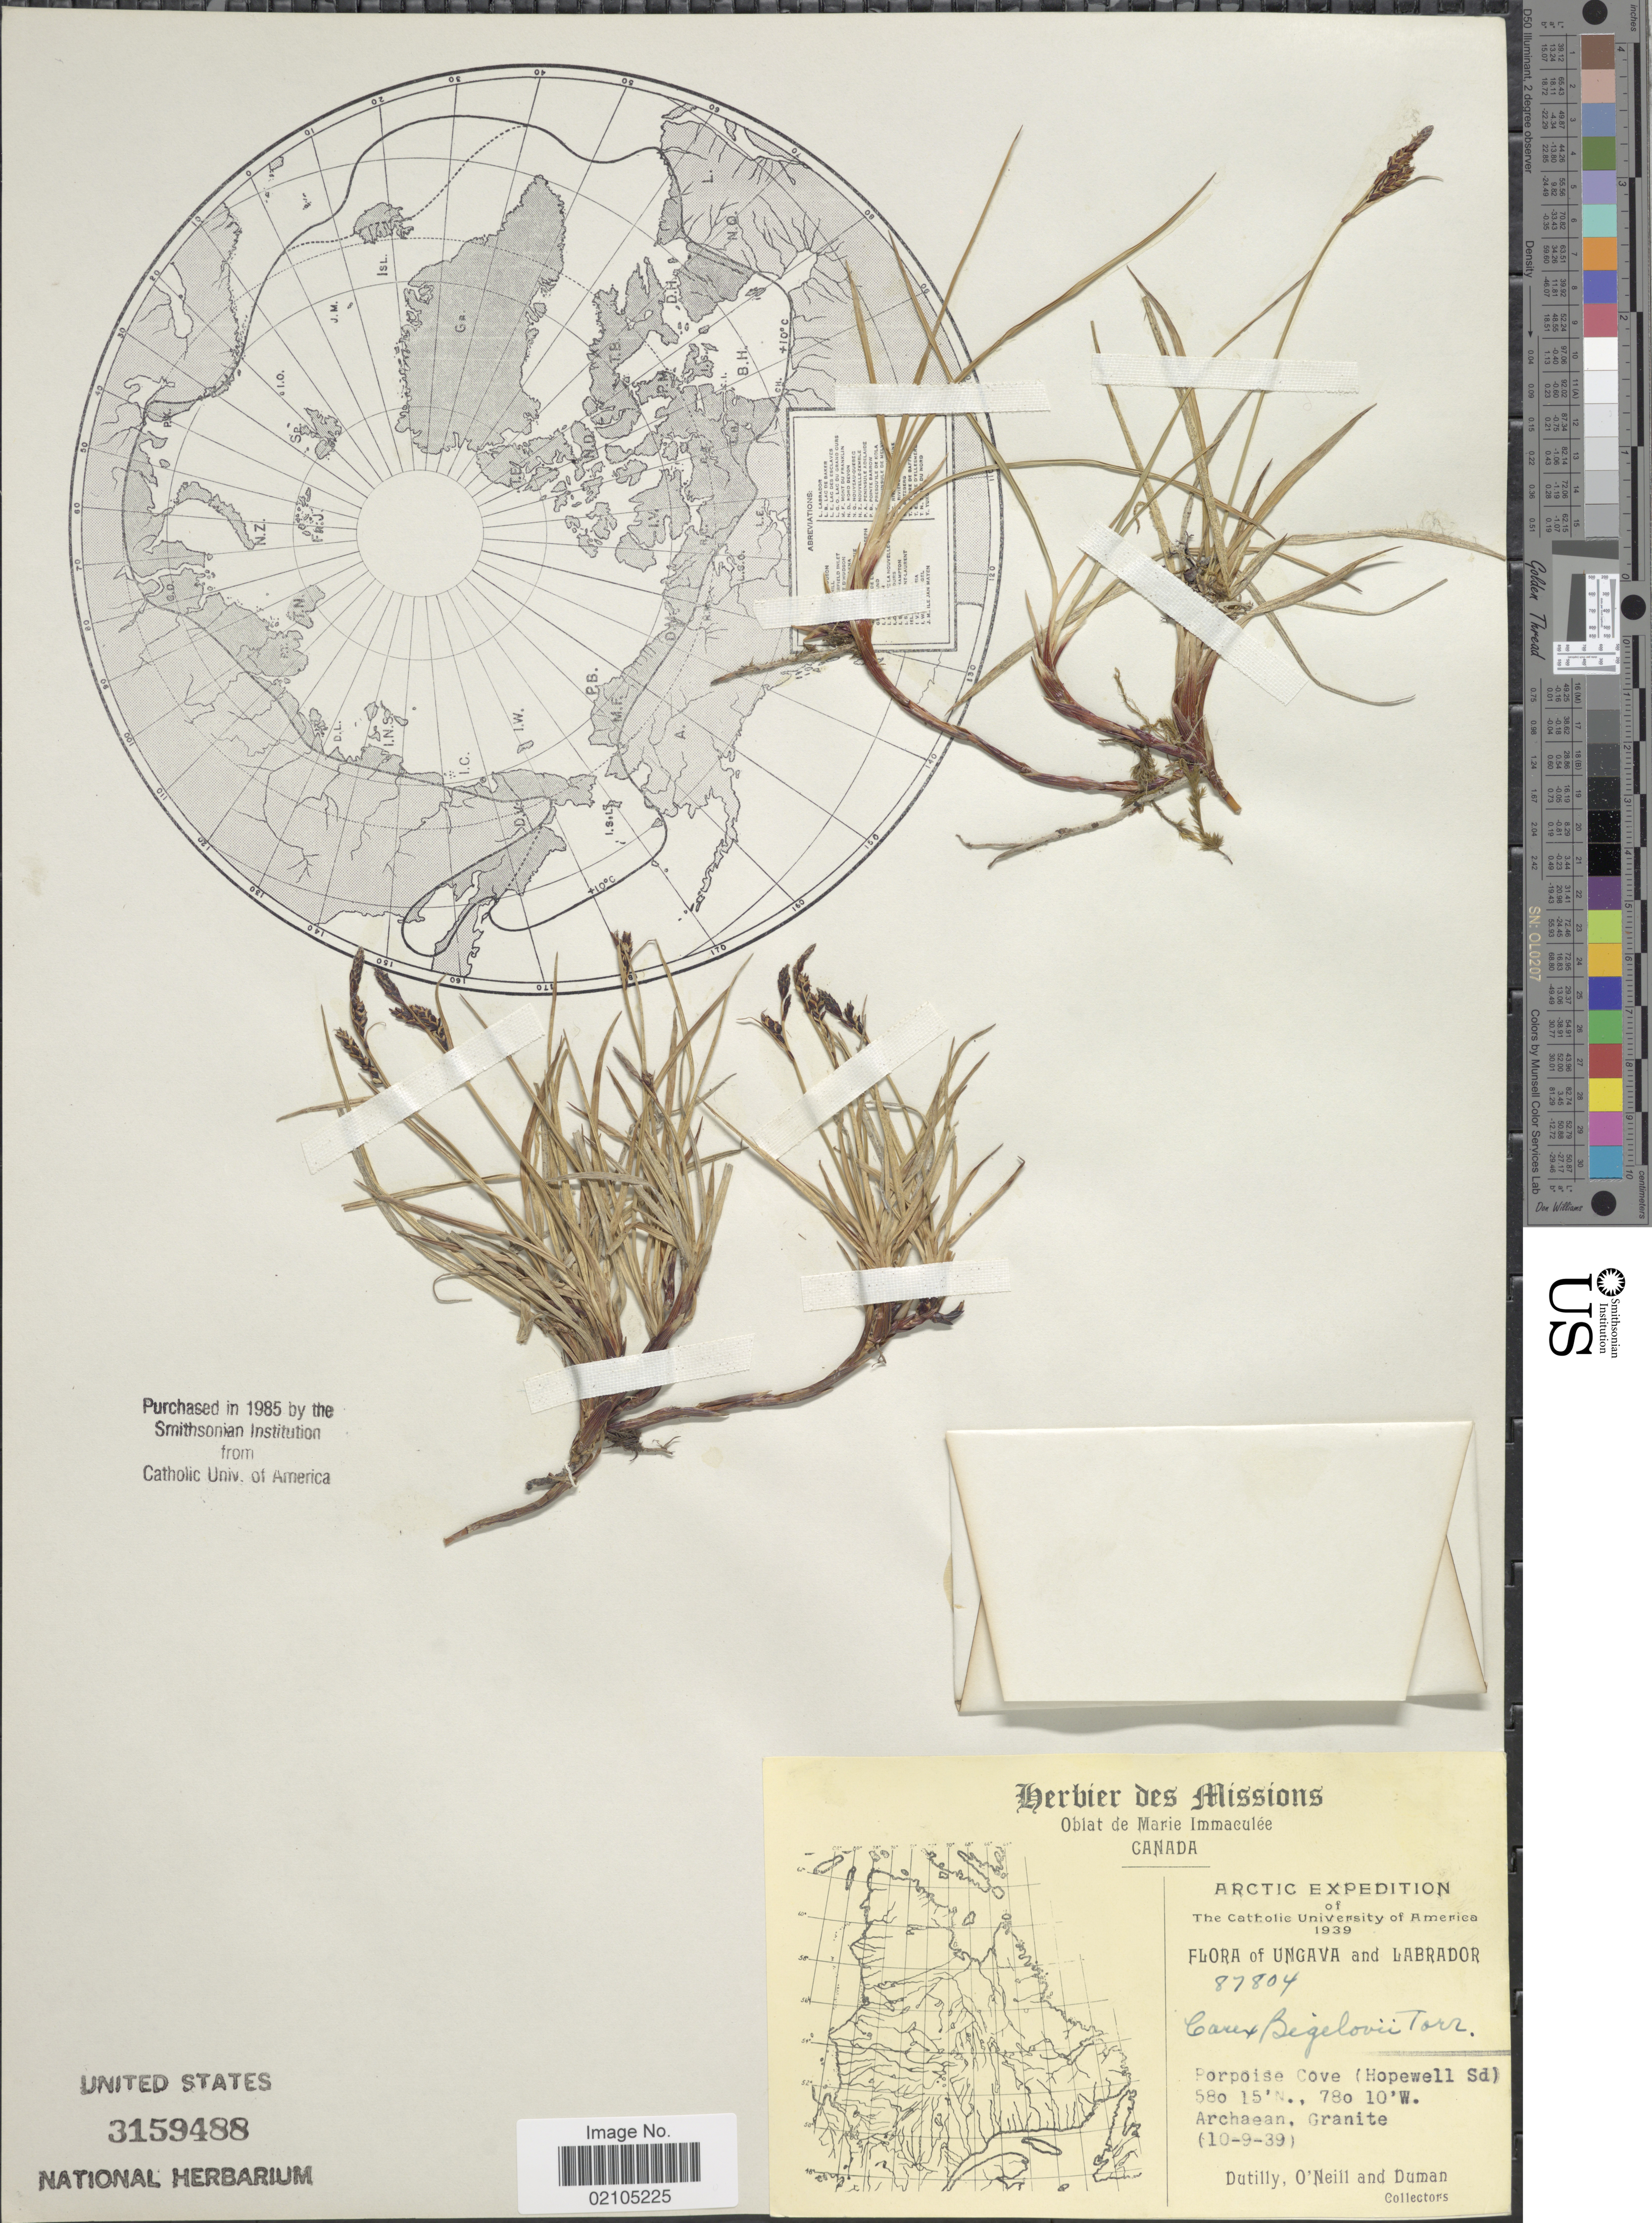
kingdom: Plantae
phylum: Tracheophyta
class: Liliopsida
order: Poales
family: Cyperaceae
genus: Carex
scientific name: Carex bigelowii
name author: Torr. ex Schwein.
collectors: -. Dutilly, -. O'Neill & -. Duman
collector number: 87804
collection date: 1939-09-10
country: Canada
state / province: Newfoundland and Labrador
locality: Arctic, Ungava and Labrador. Forpoise Cove (Hopewell Sd.). Archaean, Granite.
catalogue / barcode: US 3159488